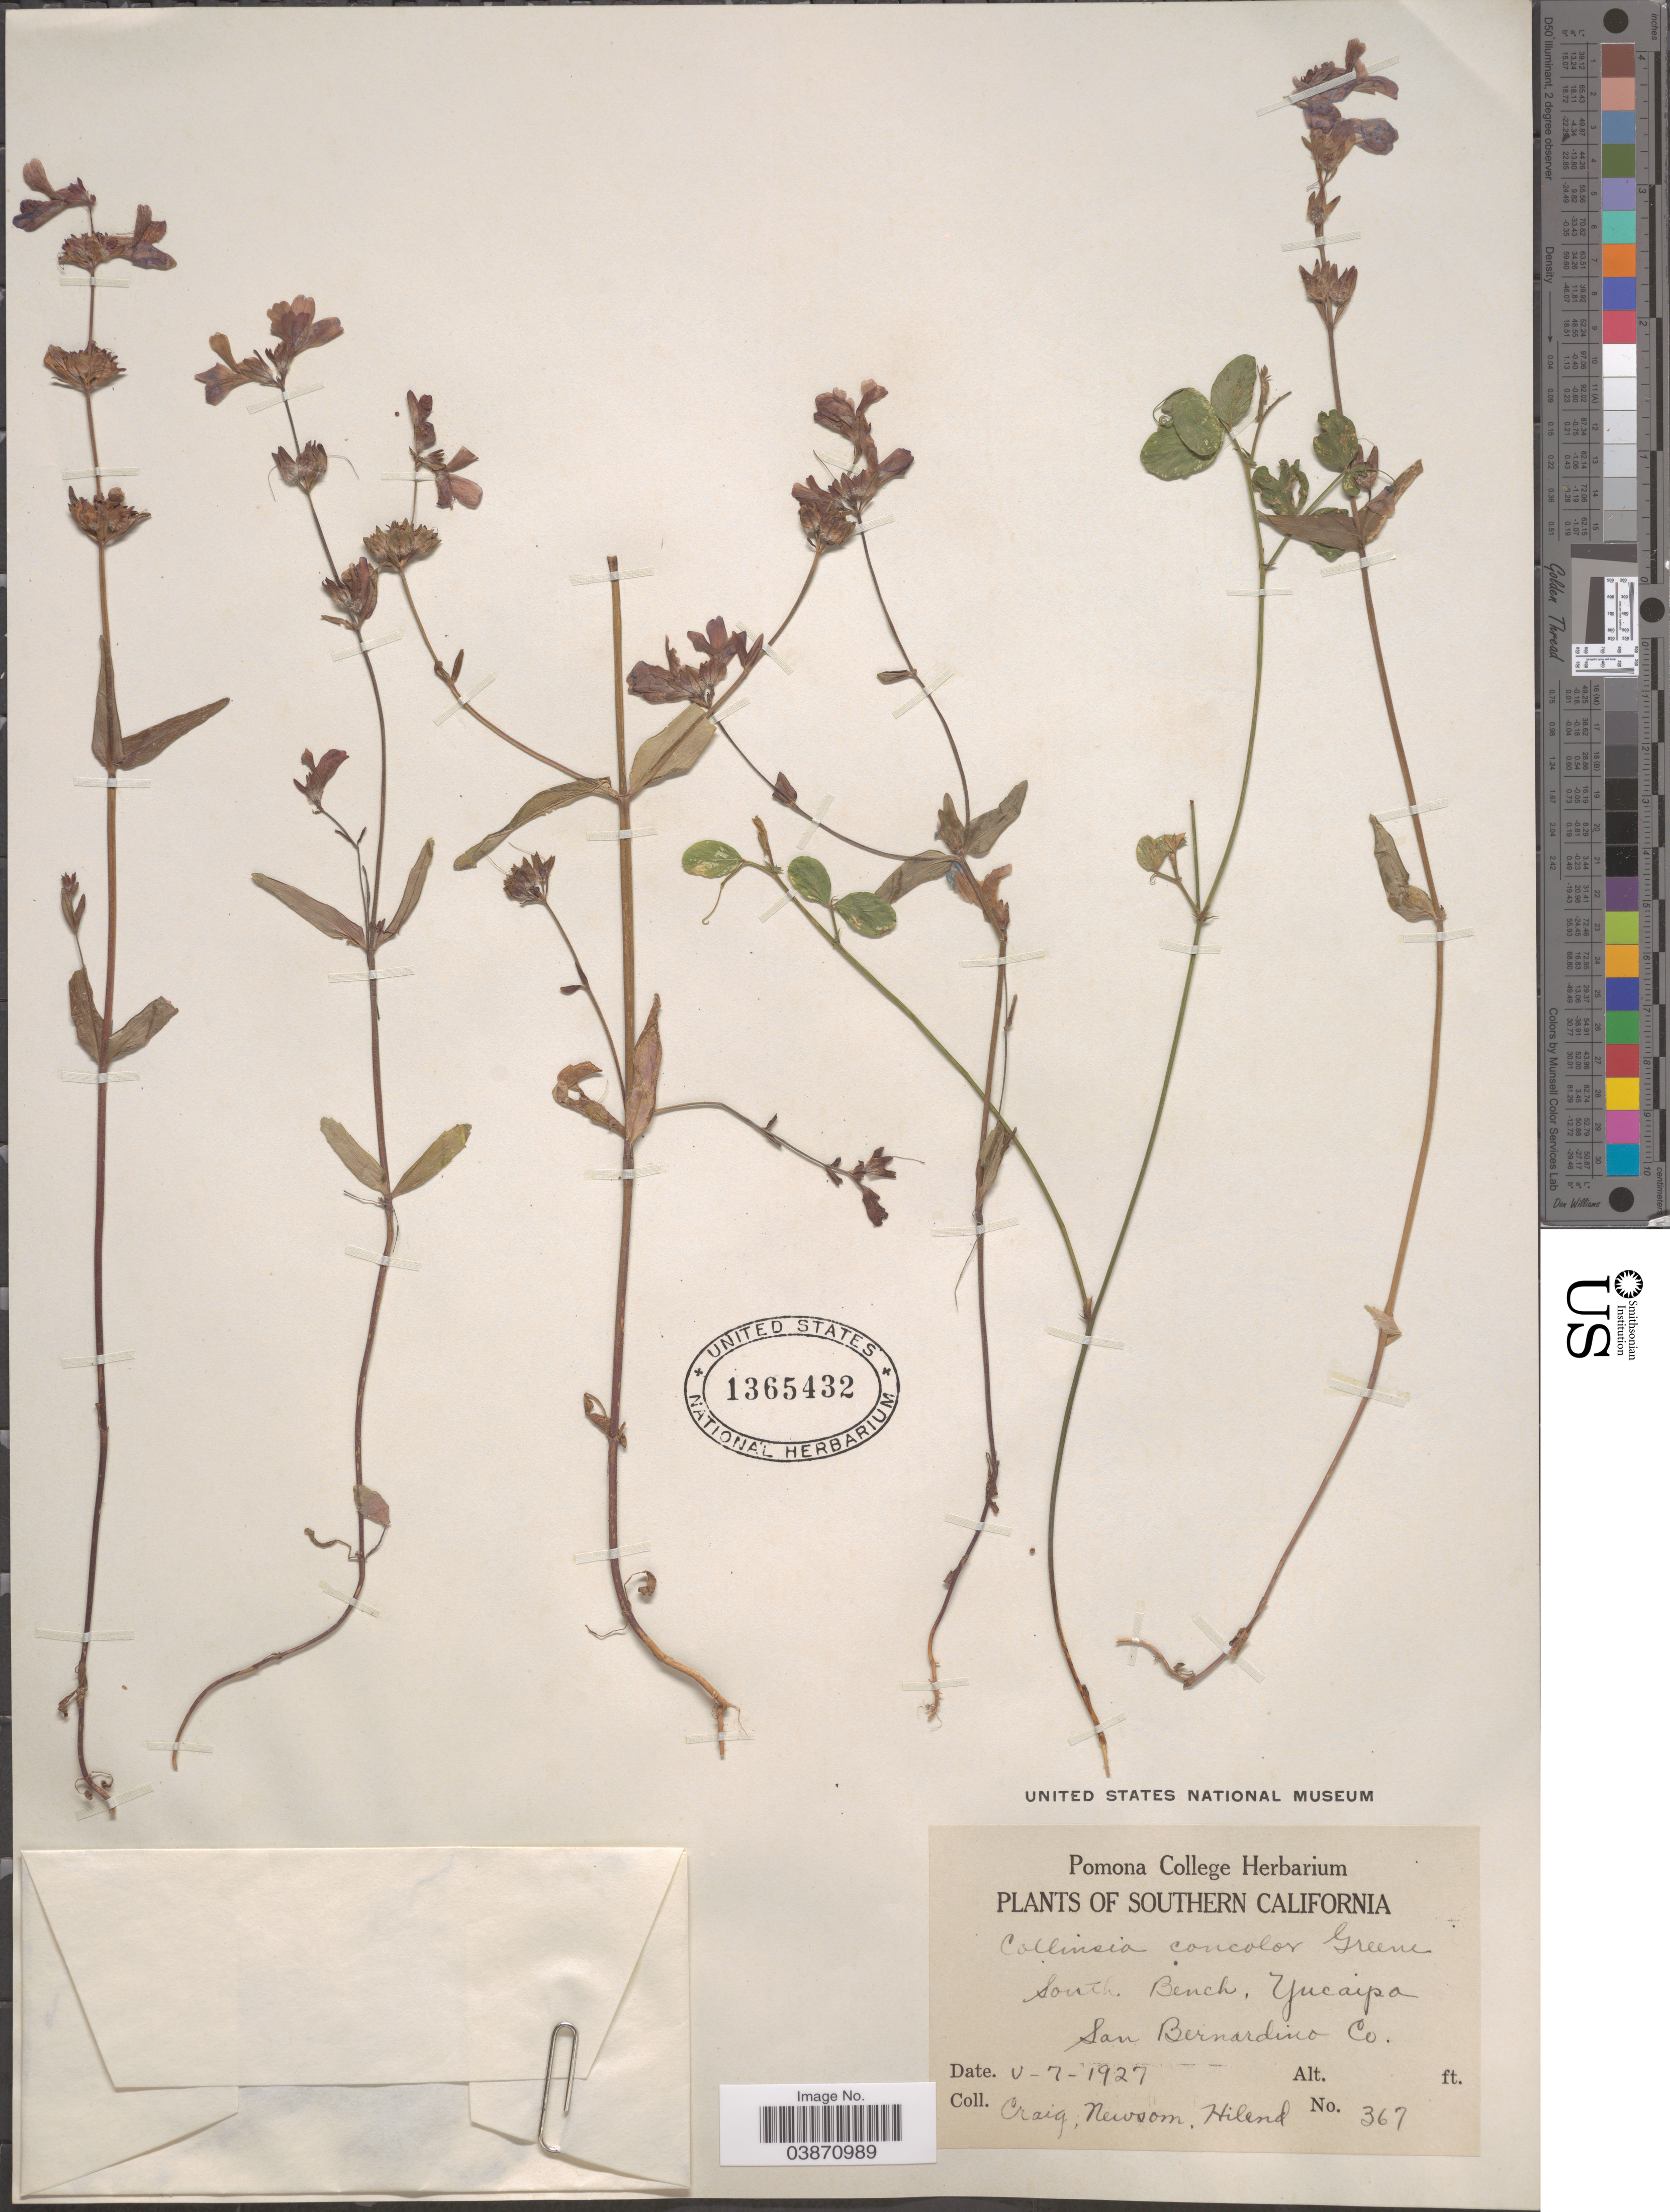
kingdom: Plantae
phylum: Tracheophyta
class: Magnoliopsida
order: Lamiales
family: Plantaginaceae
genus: Collinsia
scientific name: Collinsia concolor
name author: Greene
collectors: Craig, Newsom & Hiland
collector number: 367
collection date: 1927-05-07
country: United States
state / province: California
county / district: San Bernardino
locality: Southern California. South Bench, Yucaipa. San Bernardino Co.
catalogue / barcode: US 1365432